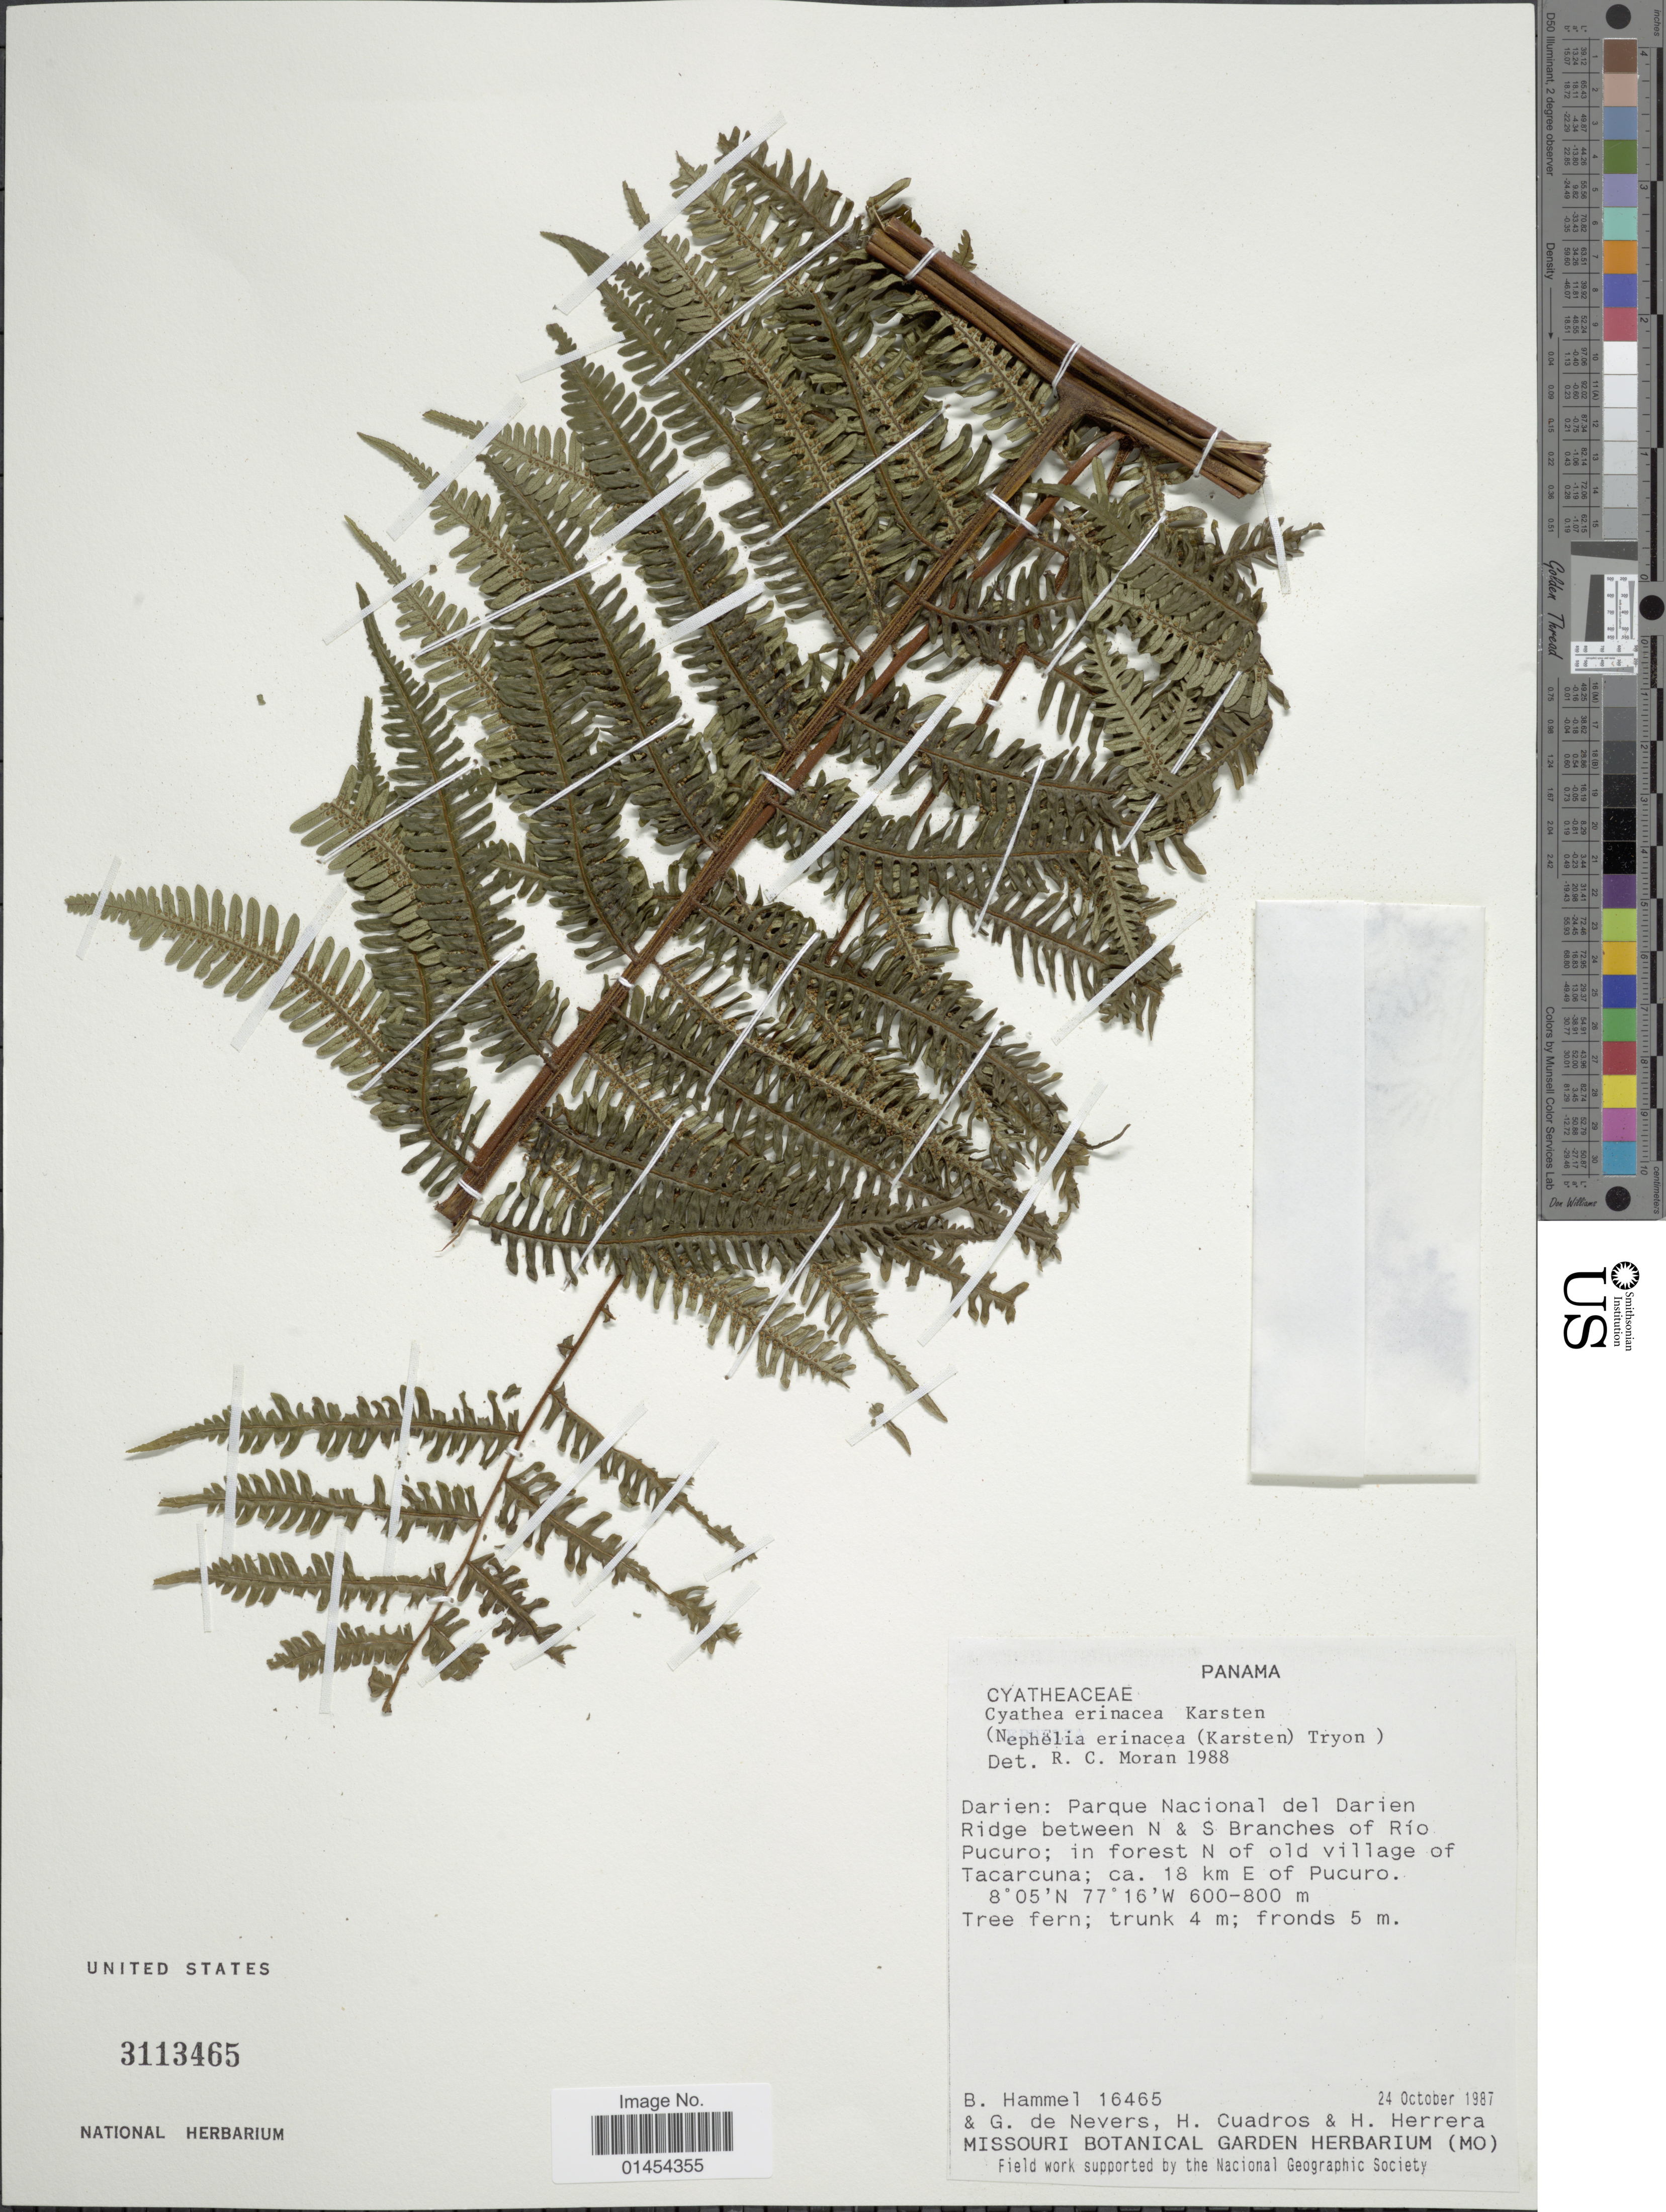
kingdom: Plantae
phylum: Tracheophyta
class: Polypodiopsida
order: Cyatheales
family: Cyatheaceae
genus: Alsophila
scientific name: Alsophila erinacea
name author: (H. Karst.) D.S. Conant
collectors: B. Hammel, G. C. de Nevers, H. Cuadros & H. Herrera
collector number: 16465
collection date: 1987-10-24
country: Panama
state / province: Darién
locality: Parque Nacional del Darien Ridge between N & S Branches of Río Pucuro: in forest N of old village of Tacarcuna: ca. 18 km E of Pucuro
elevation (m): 600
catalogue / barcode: US 3113465